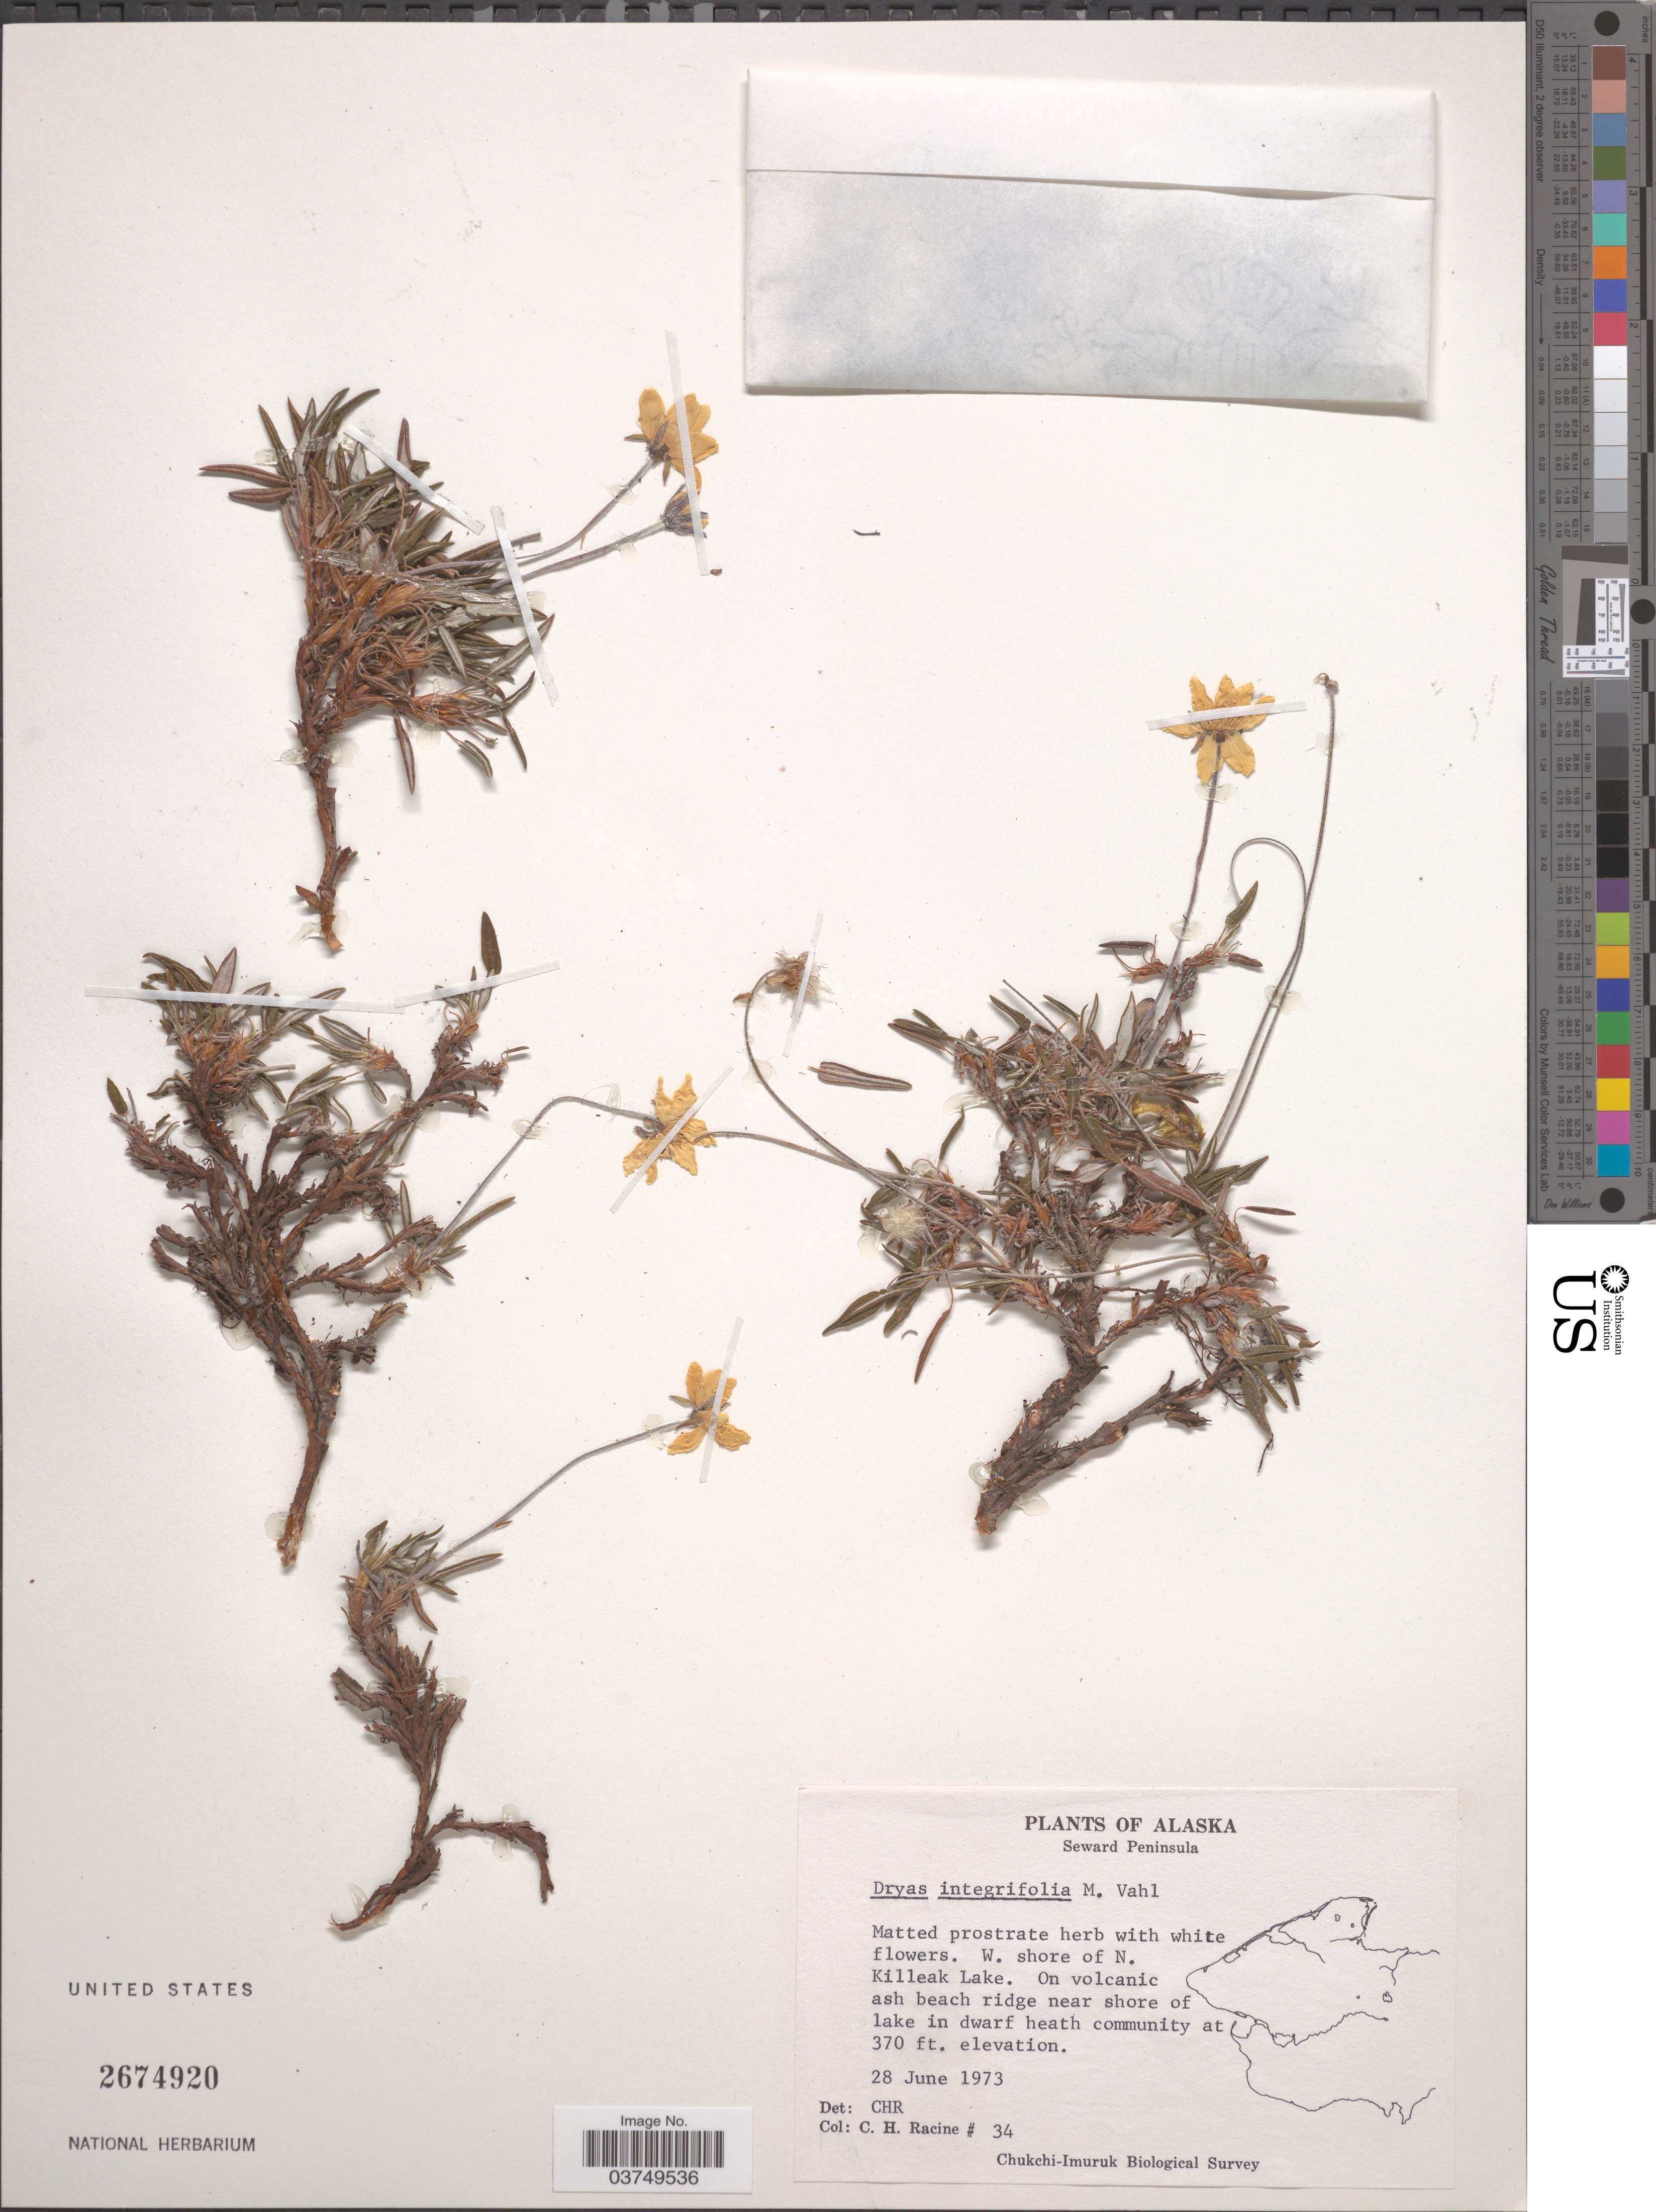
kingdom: Plantae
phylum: Tracheophyta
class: Magnoliopsida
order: Rosales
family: Rosaceae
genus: Dryas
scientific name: Dryas integrifolia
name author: Vahl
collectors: C. Racine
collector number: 34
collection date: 1973-06-28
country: United States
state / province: Alaska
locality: Seward Peninsula. W. shore of N. Killeak Lake. On volcanic ash beach ridge near shore of lake in dwarf heath community.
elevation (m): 113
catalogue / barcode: US 2674920